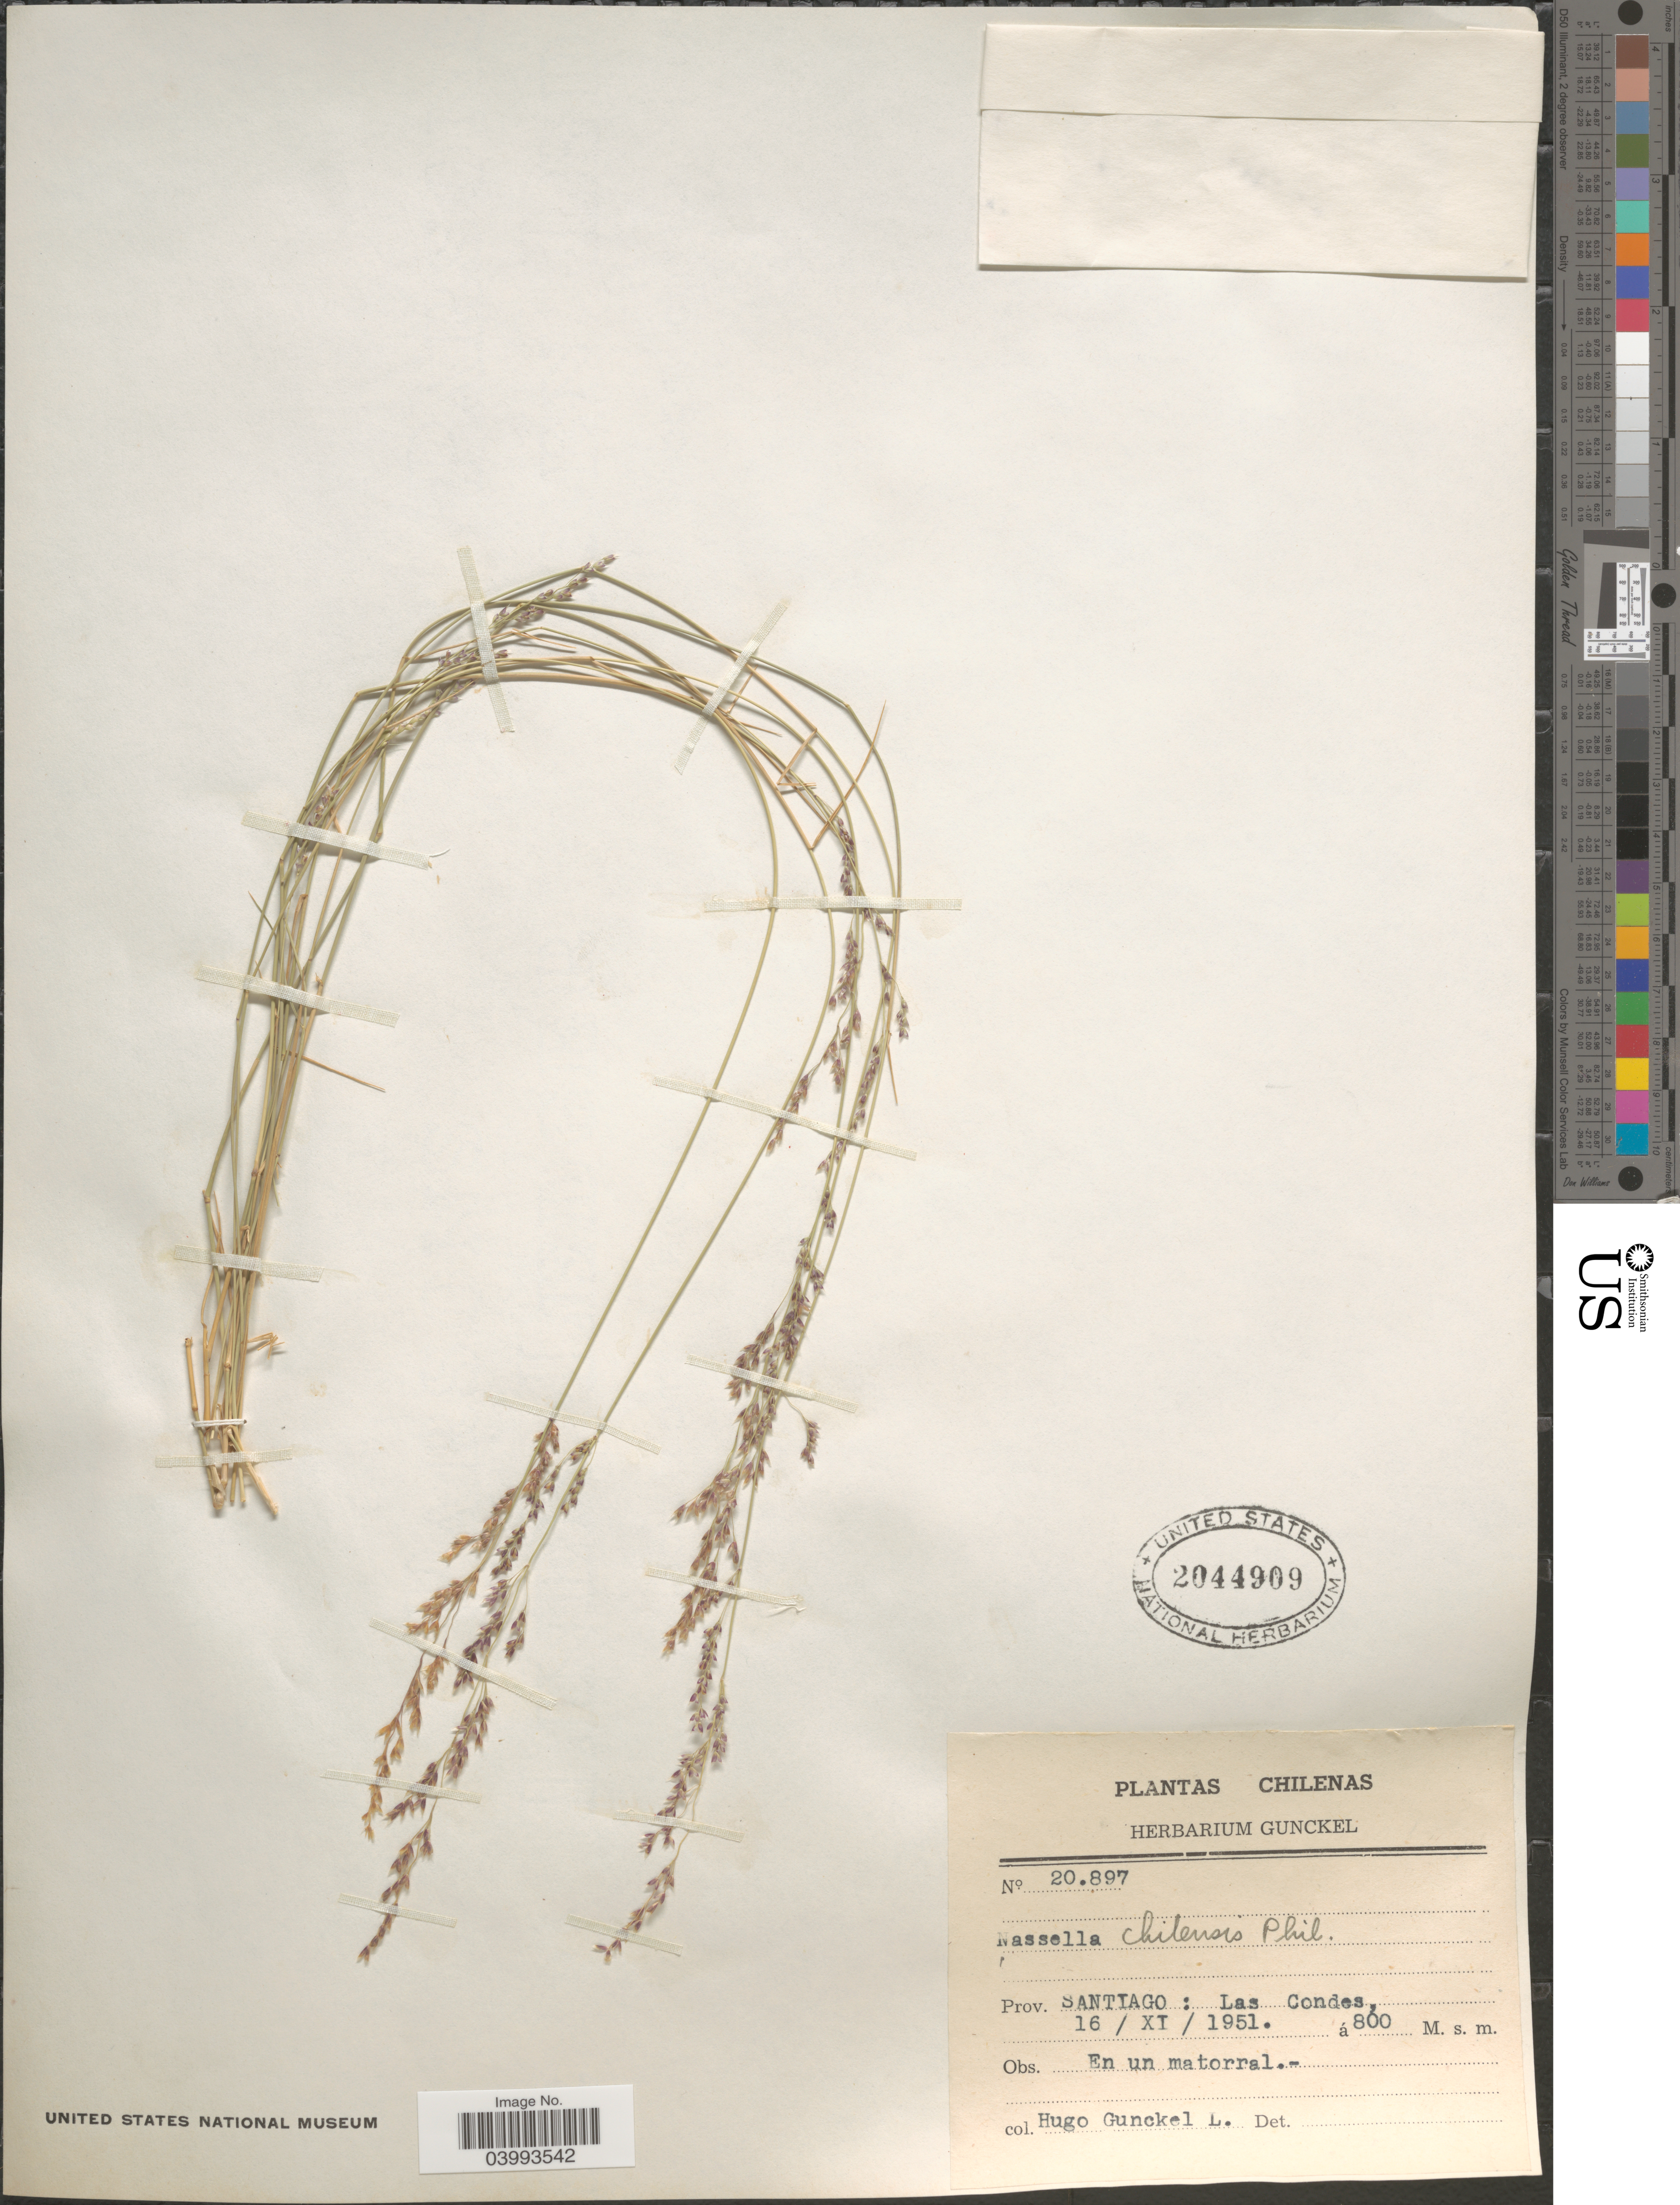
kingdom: Plantae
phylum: Tracheophyta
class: Liliopsida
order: Poales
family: Poaceae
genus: Nassella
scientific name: Nassella chilensis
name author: (Trin.) É. Desv.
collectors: H. Gunckel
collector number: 20897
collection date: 1951-11-16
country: Chile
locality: Prov. Santiago: Las Condes.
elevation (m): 800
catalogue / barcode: US 2044909